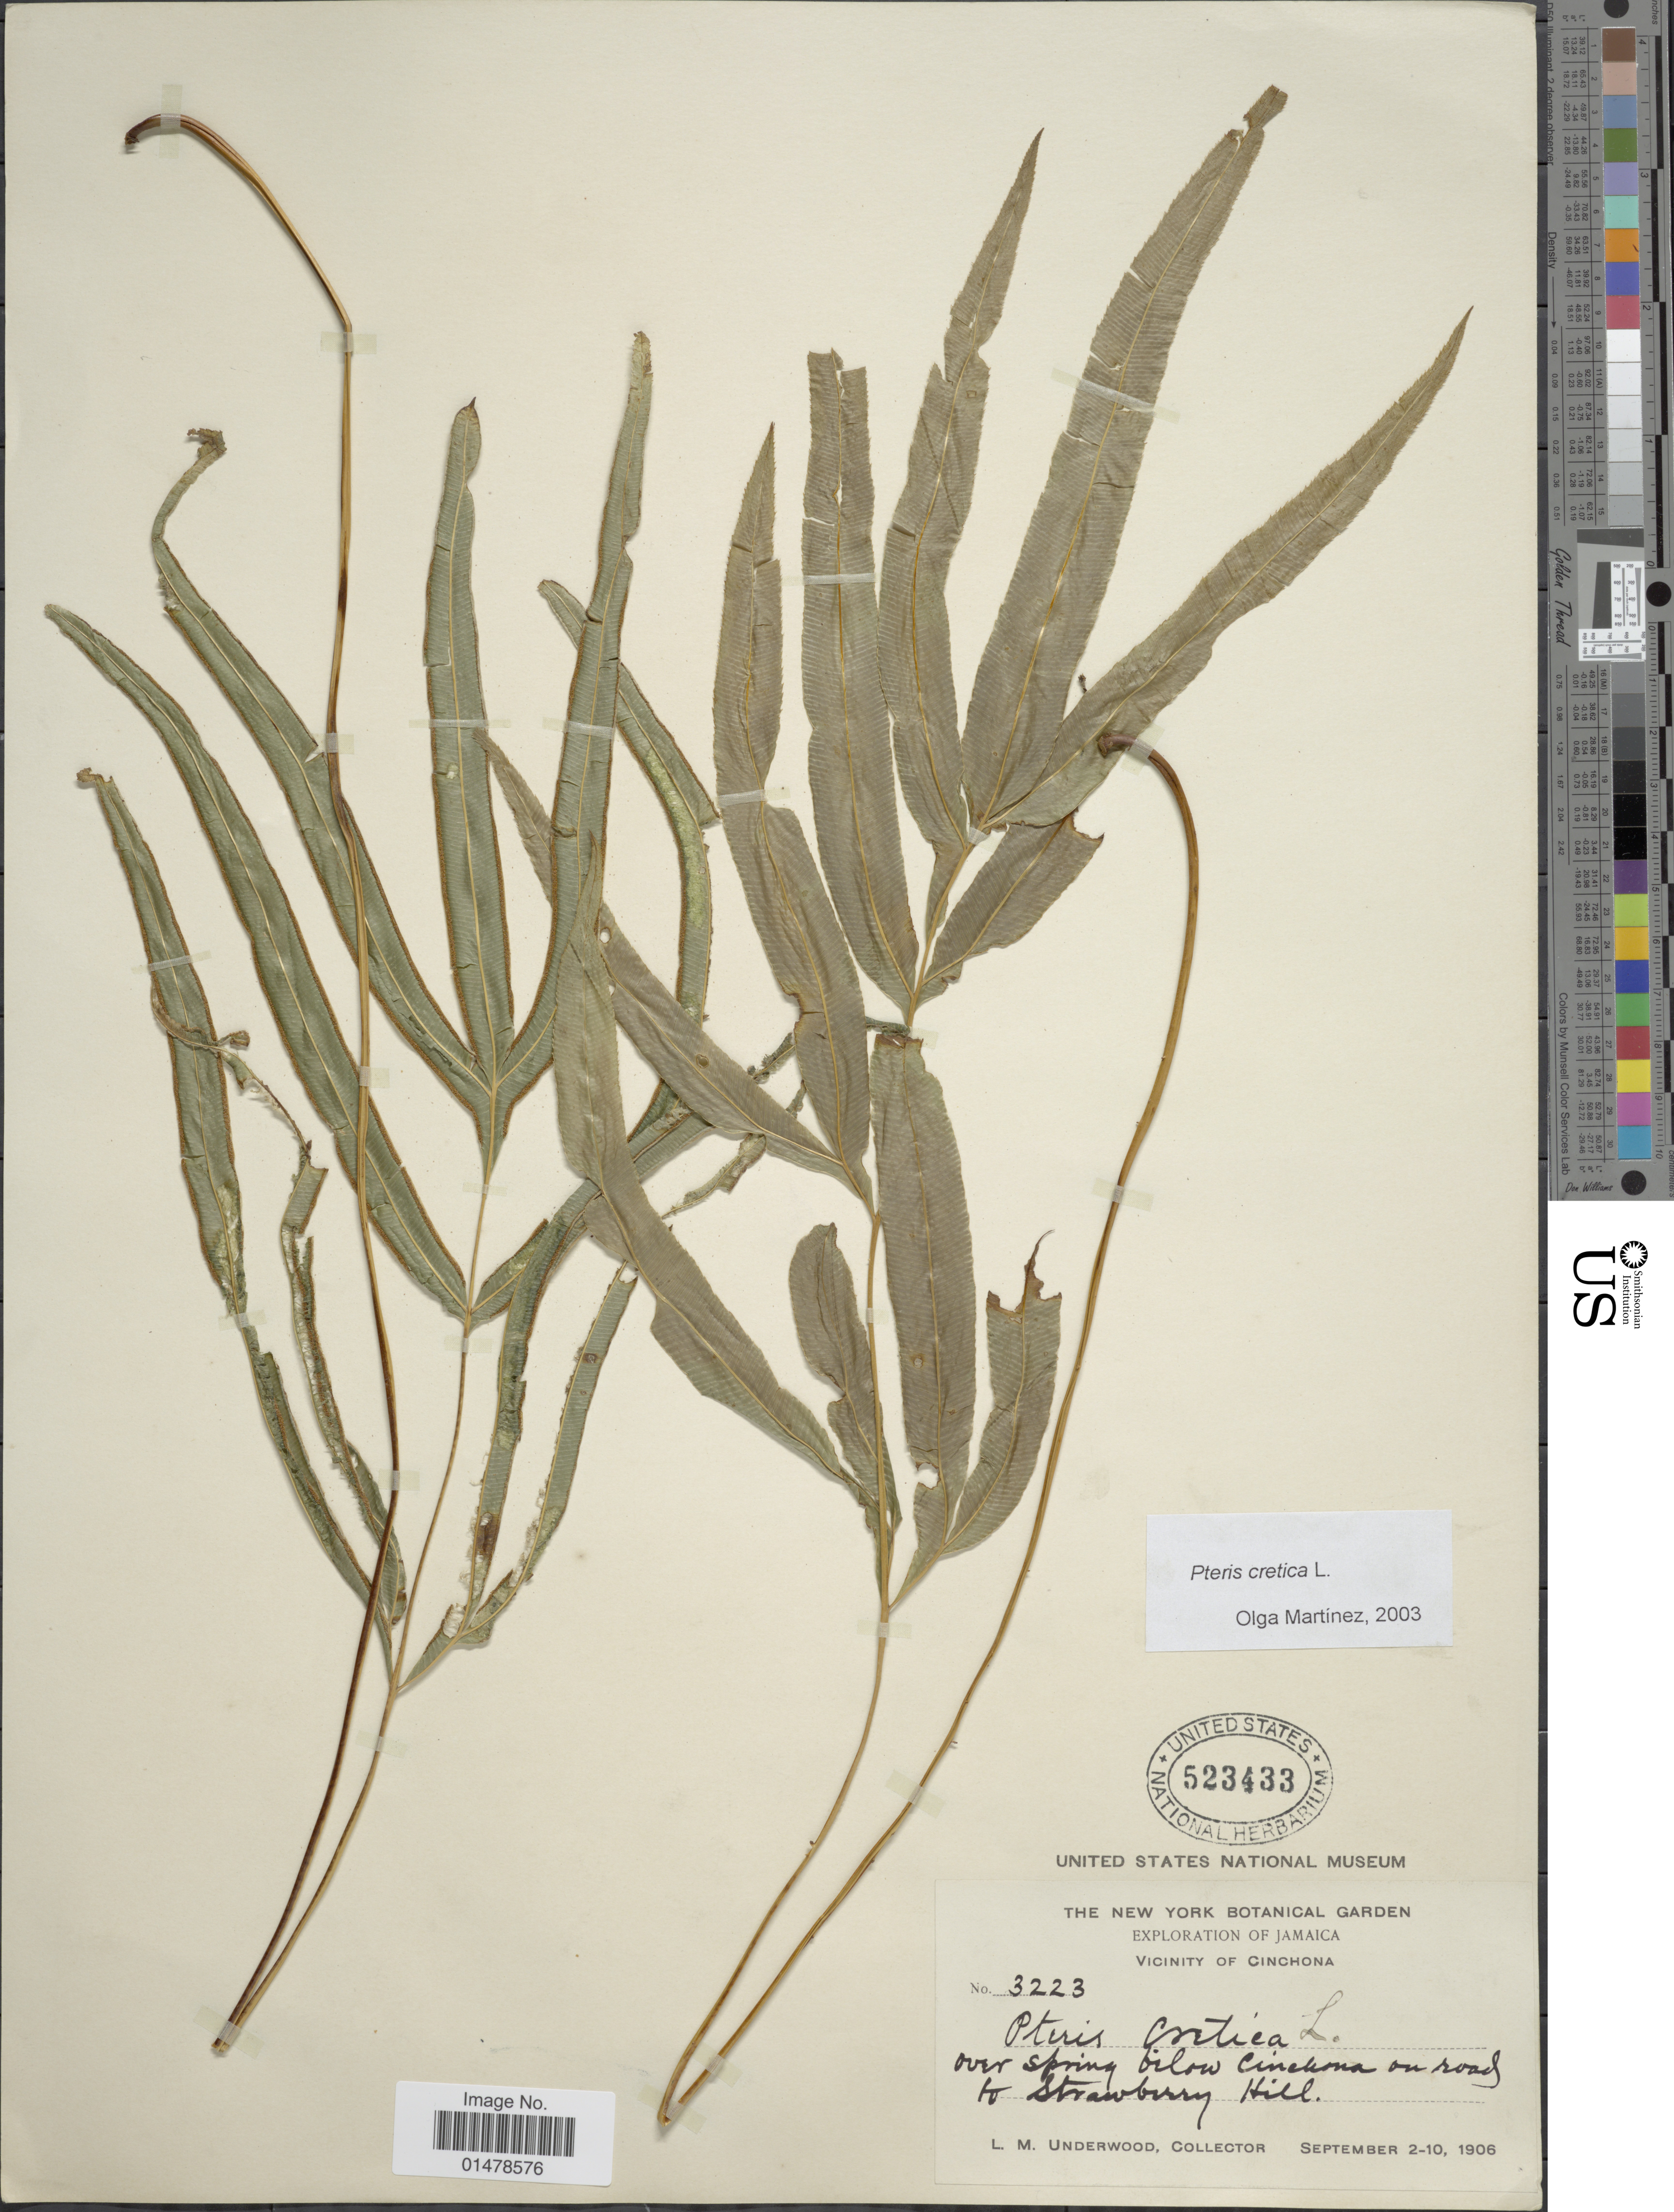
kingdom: Plantae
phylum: Tracheophyta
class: Polypodiopsida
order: Polypodiales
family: Pteridaceae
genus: Pteris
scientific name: Pteris cretica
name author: L.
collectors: L. M. Underwood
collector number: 3223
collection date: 1906-09-02/1906-09-10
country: Jamaica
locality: Cvicinity of Cinchona, Over spring below Cinchona on road to strawberry Hill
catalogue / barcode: US 523433